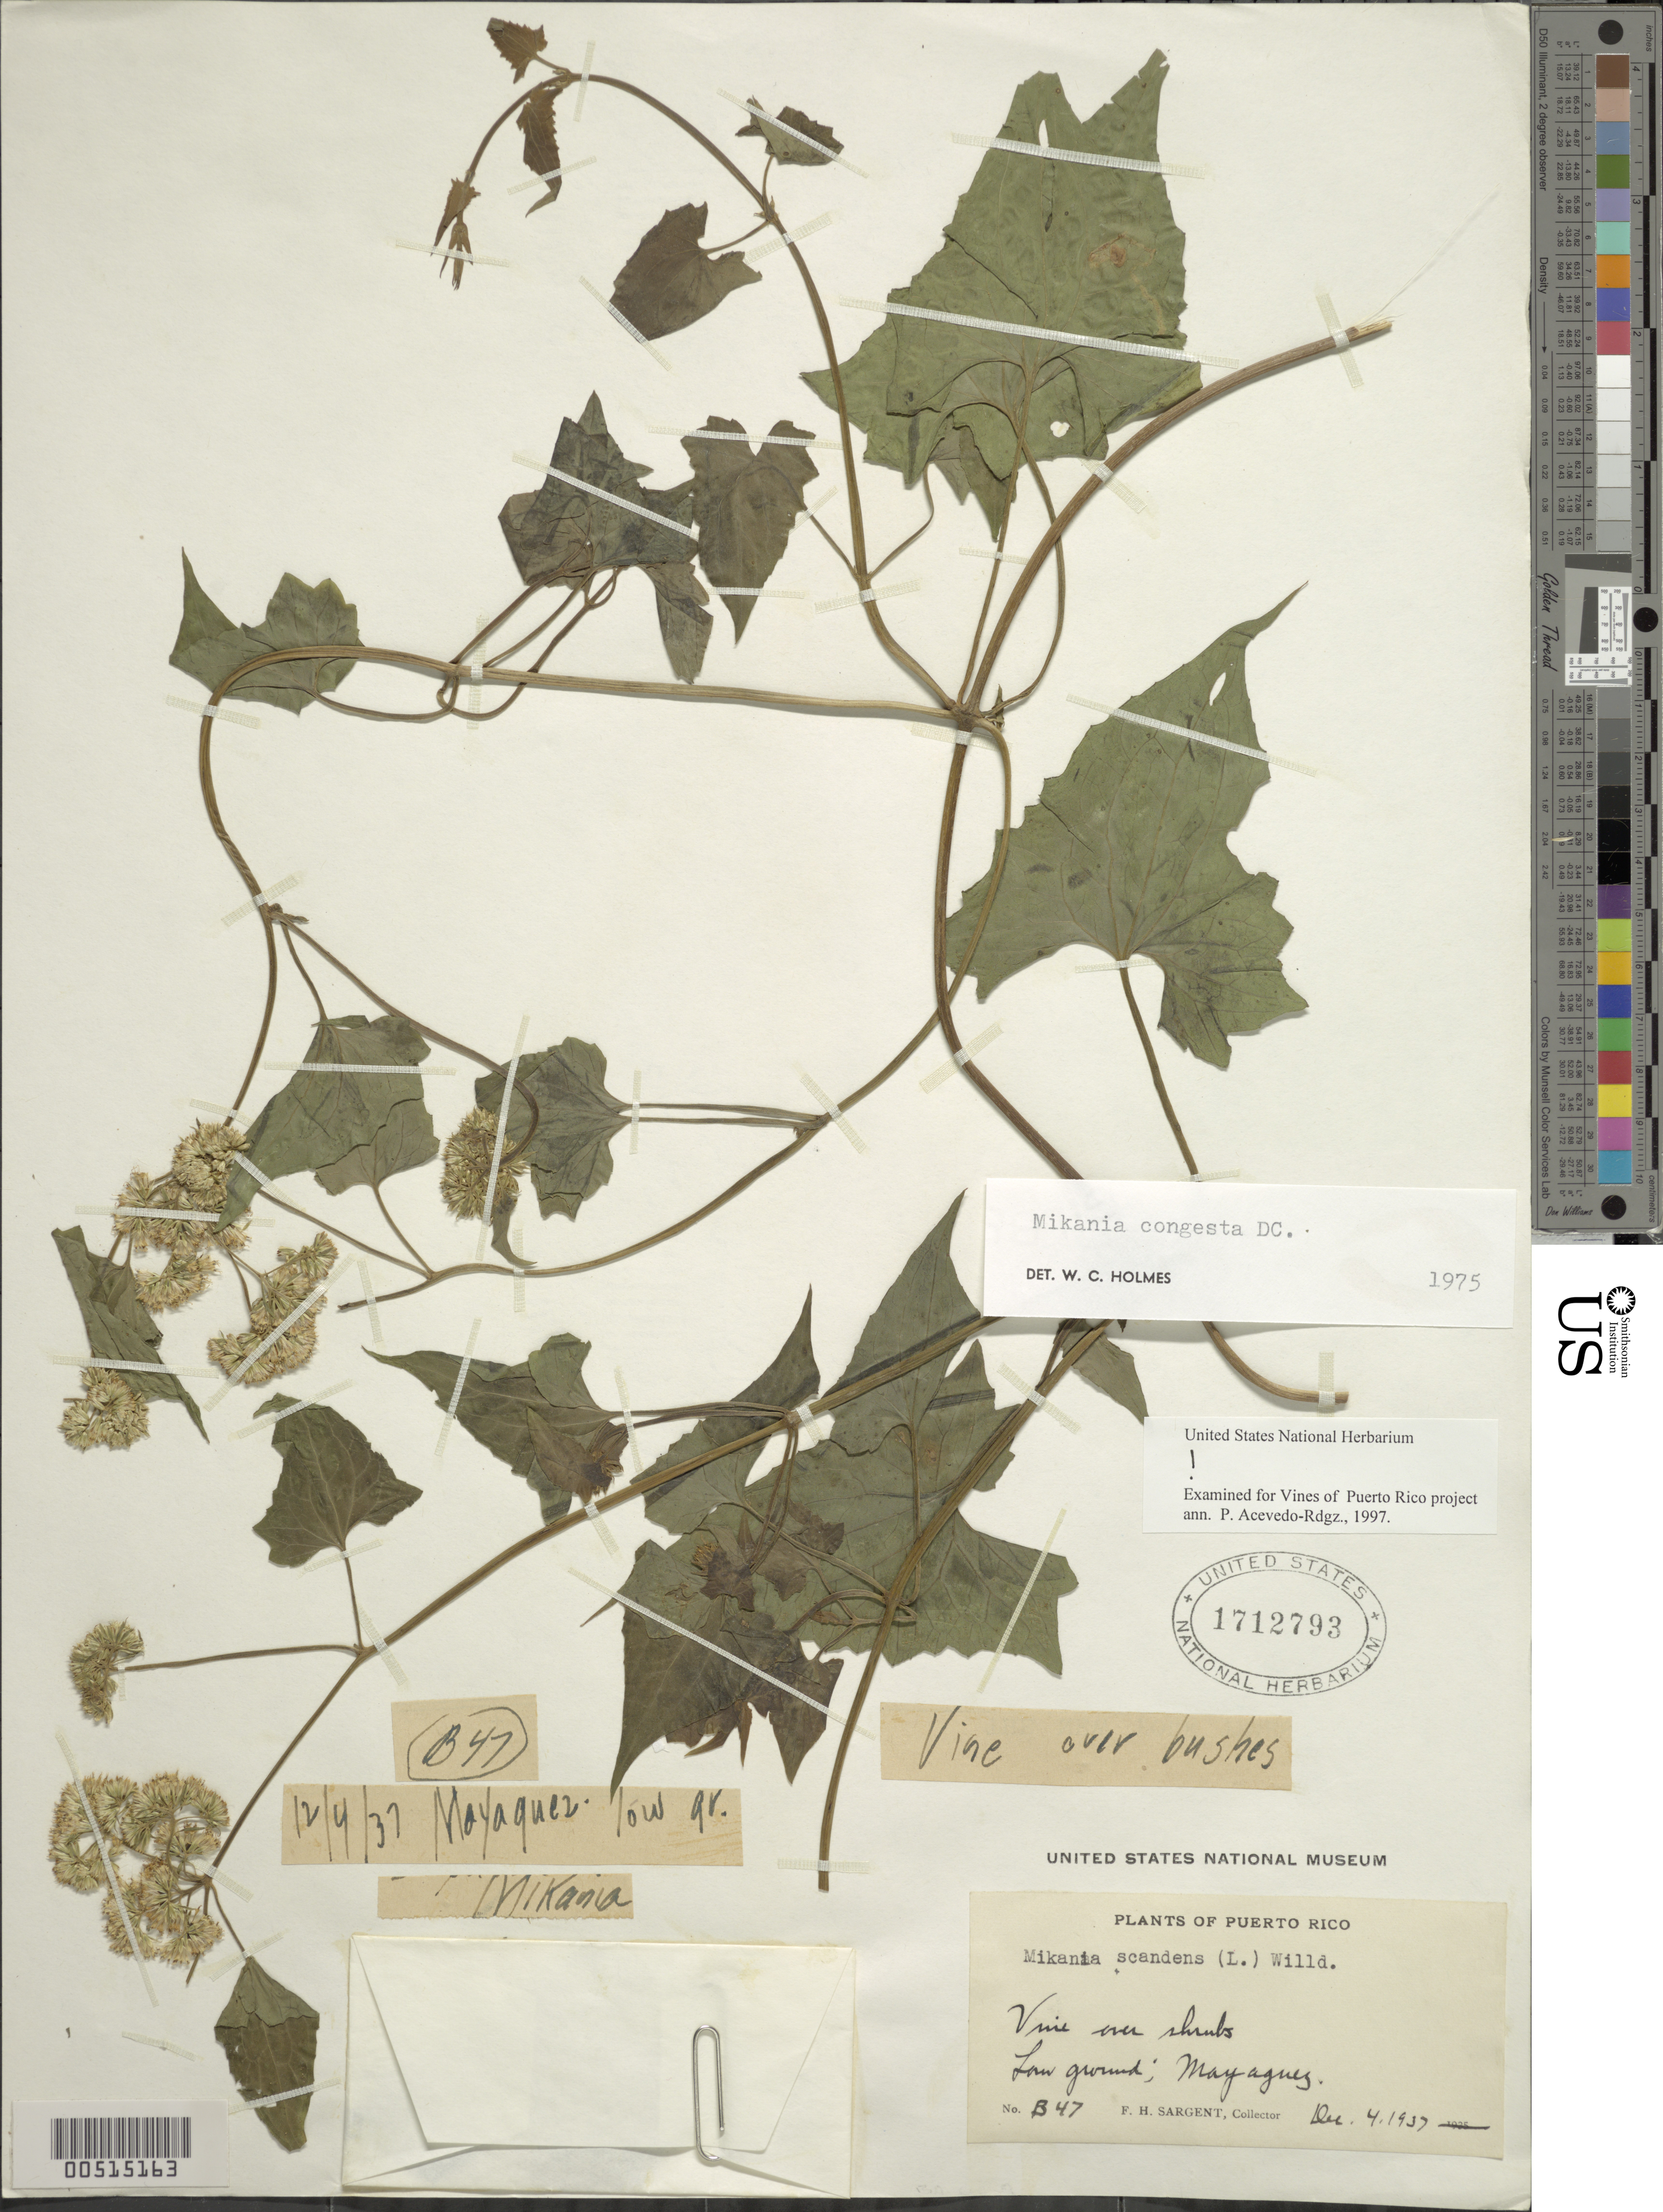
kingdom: Plantae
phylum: Tracheophyta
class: Magnoliopsida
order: Asterales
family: Asteraceae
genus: Mikania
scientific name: Mikania congesta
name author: DC.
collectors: F. H. Sargent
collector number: B47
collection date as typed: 04 Dec 1937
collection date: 1937-12-04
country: Puerto Rico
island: Greater Antilles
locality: Mayaguez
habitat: Low ground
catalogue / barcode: US 1712793